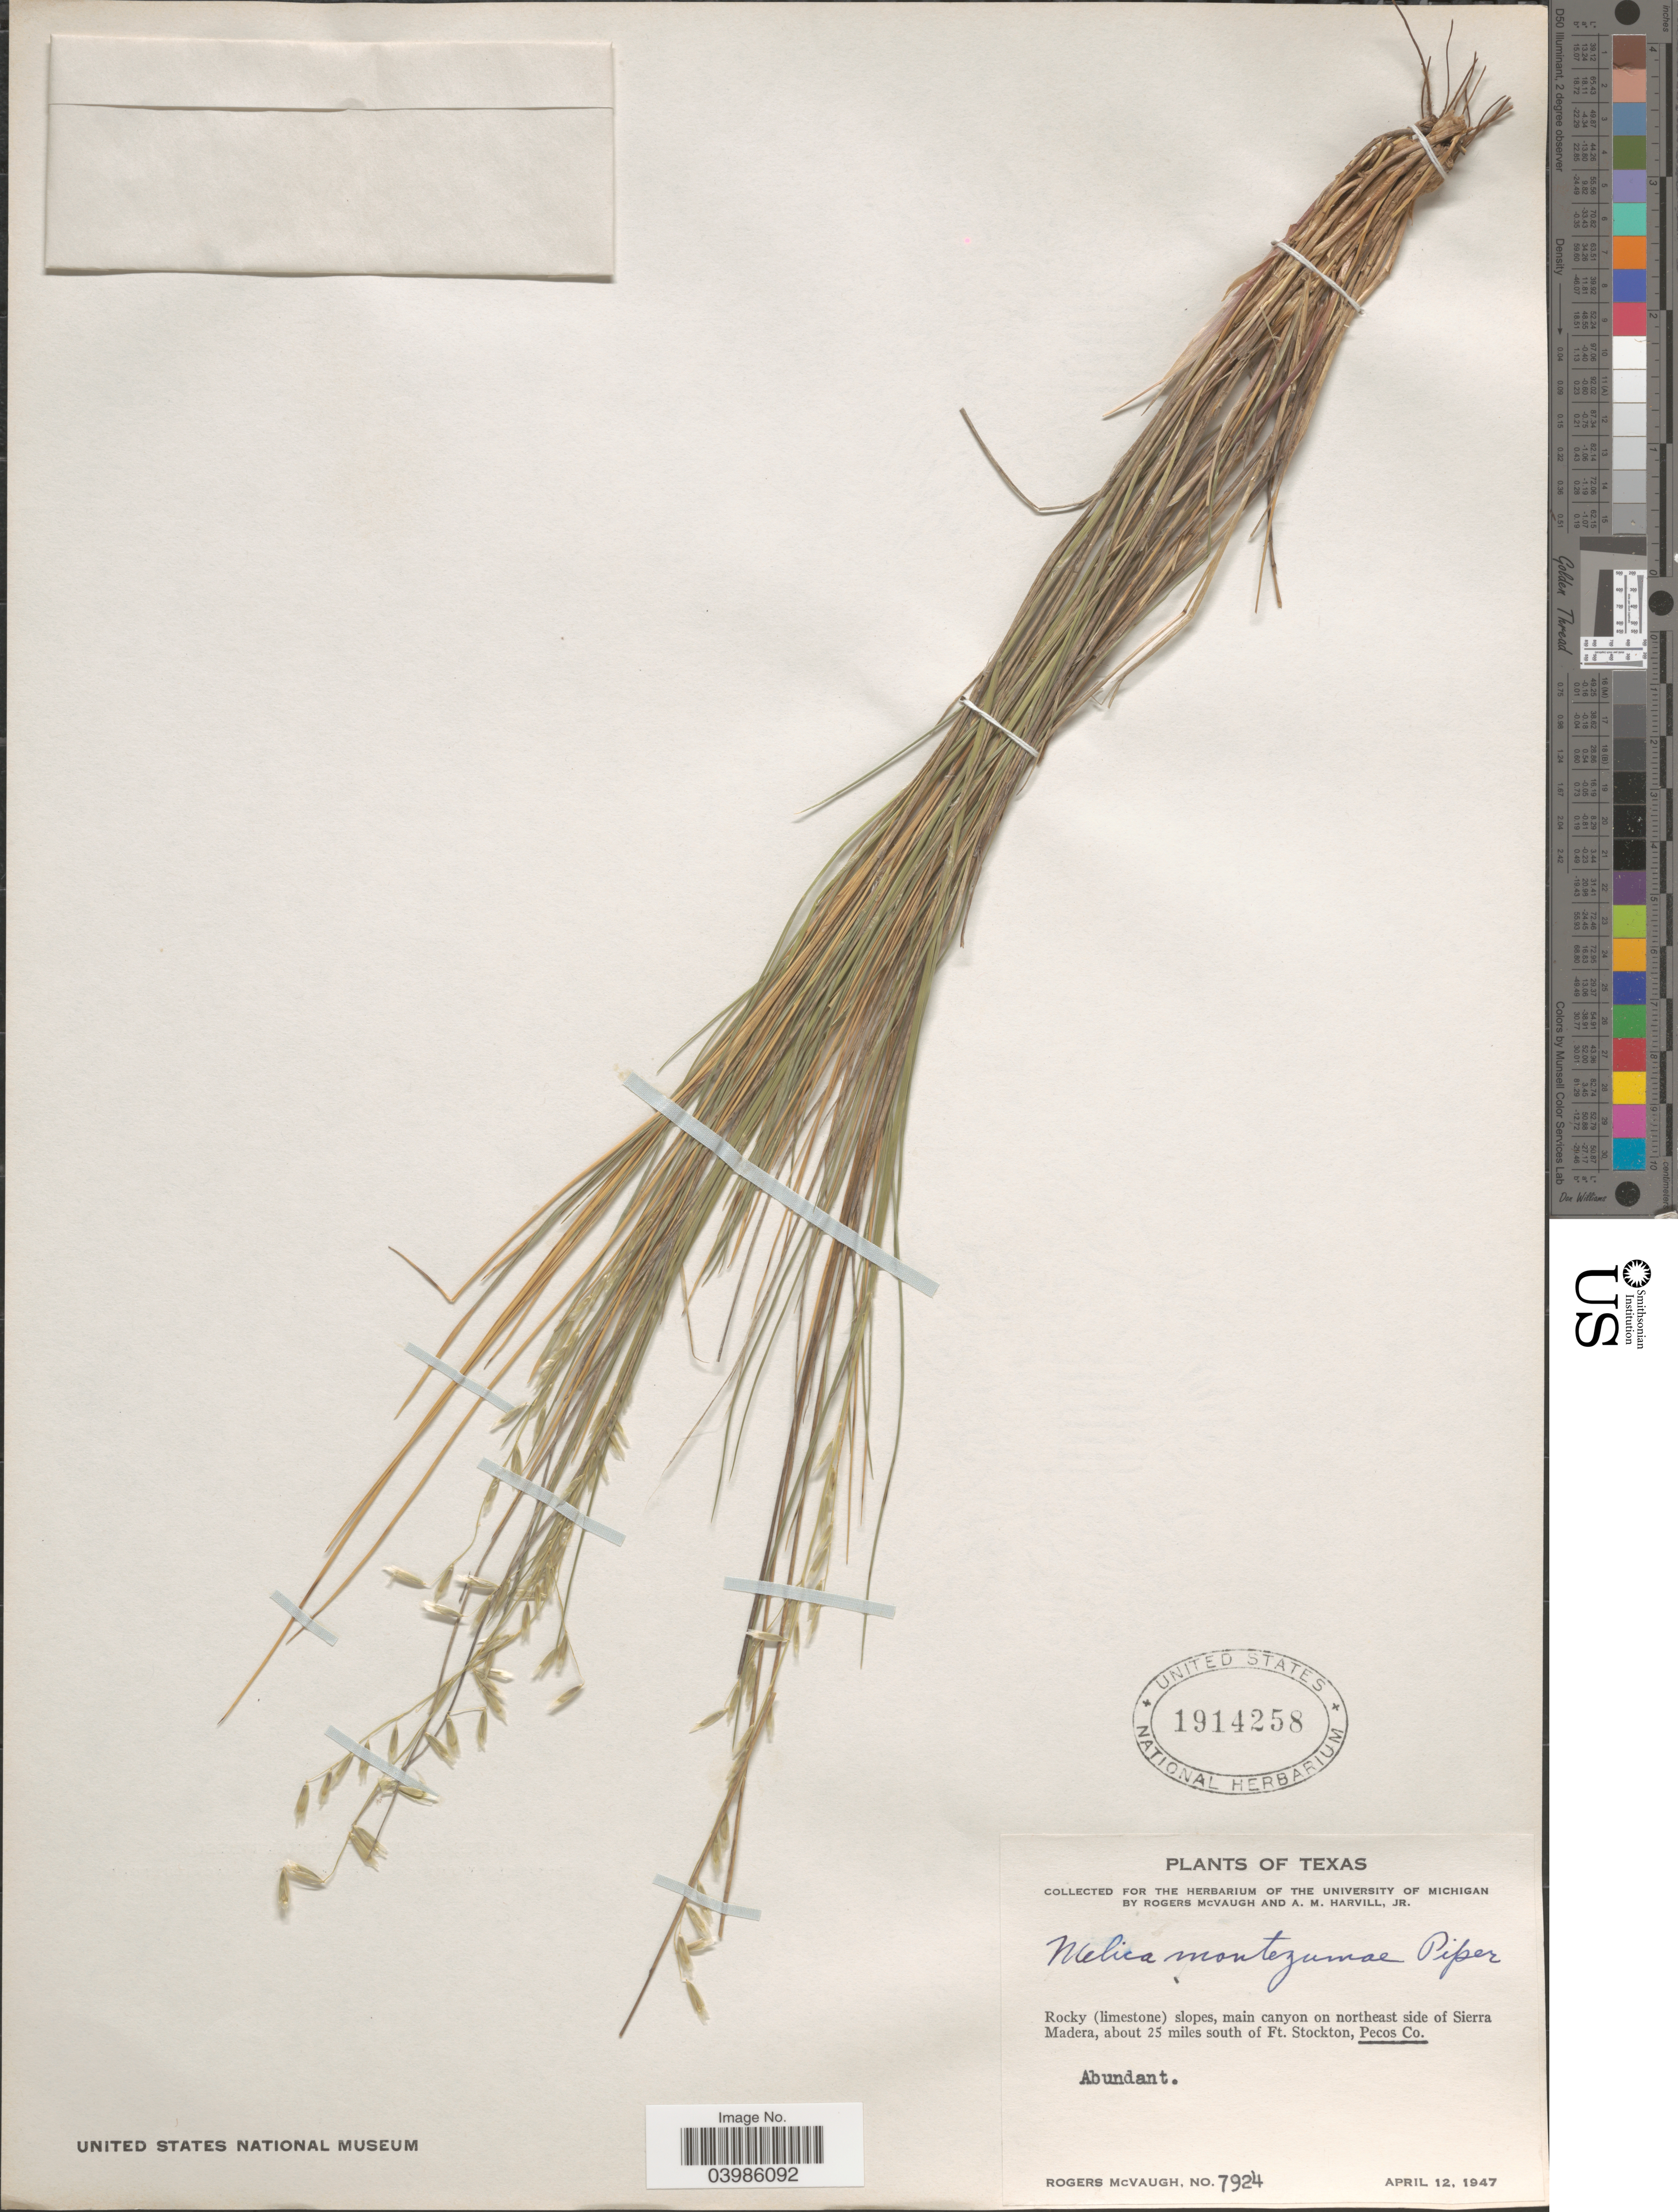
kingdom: Plantae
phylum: Tracheophyta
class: Liliopsida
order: Poales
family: Poaceae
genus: Melica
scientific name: Melica montezumae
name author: Piper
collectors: R. McVaugh & A. Harvill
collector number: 7924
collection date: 1947-04-12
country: United States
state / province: Texas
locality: Main canyon on northeast side of Sierra Madera, about 25 miles south of Ft. Stockton, Pecos Co.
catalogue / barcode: US 1914258